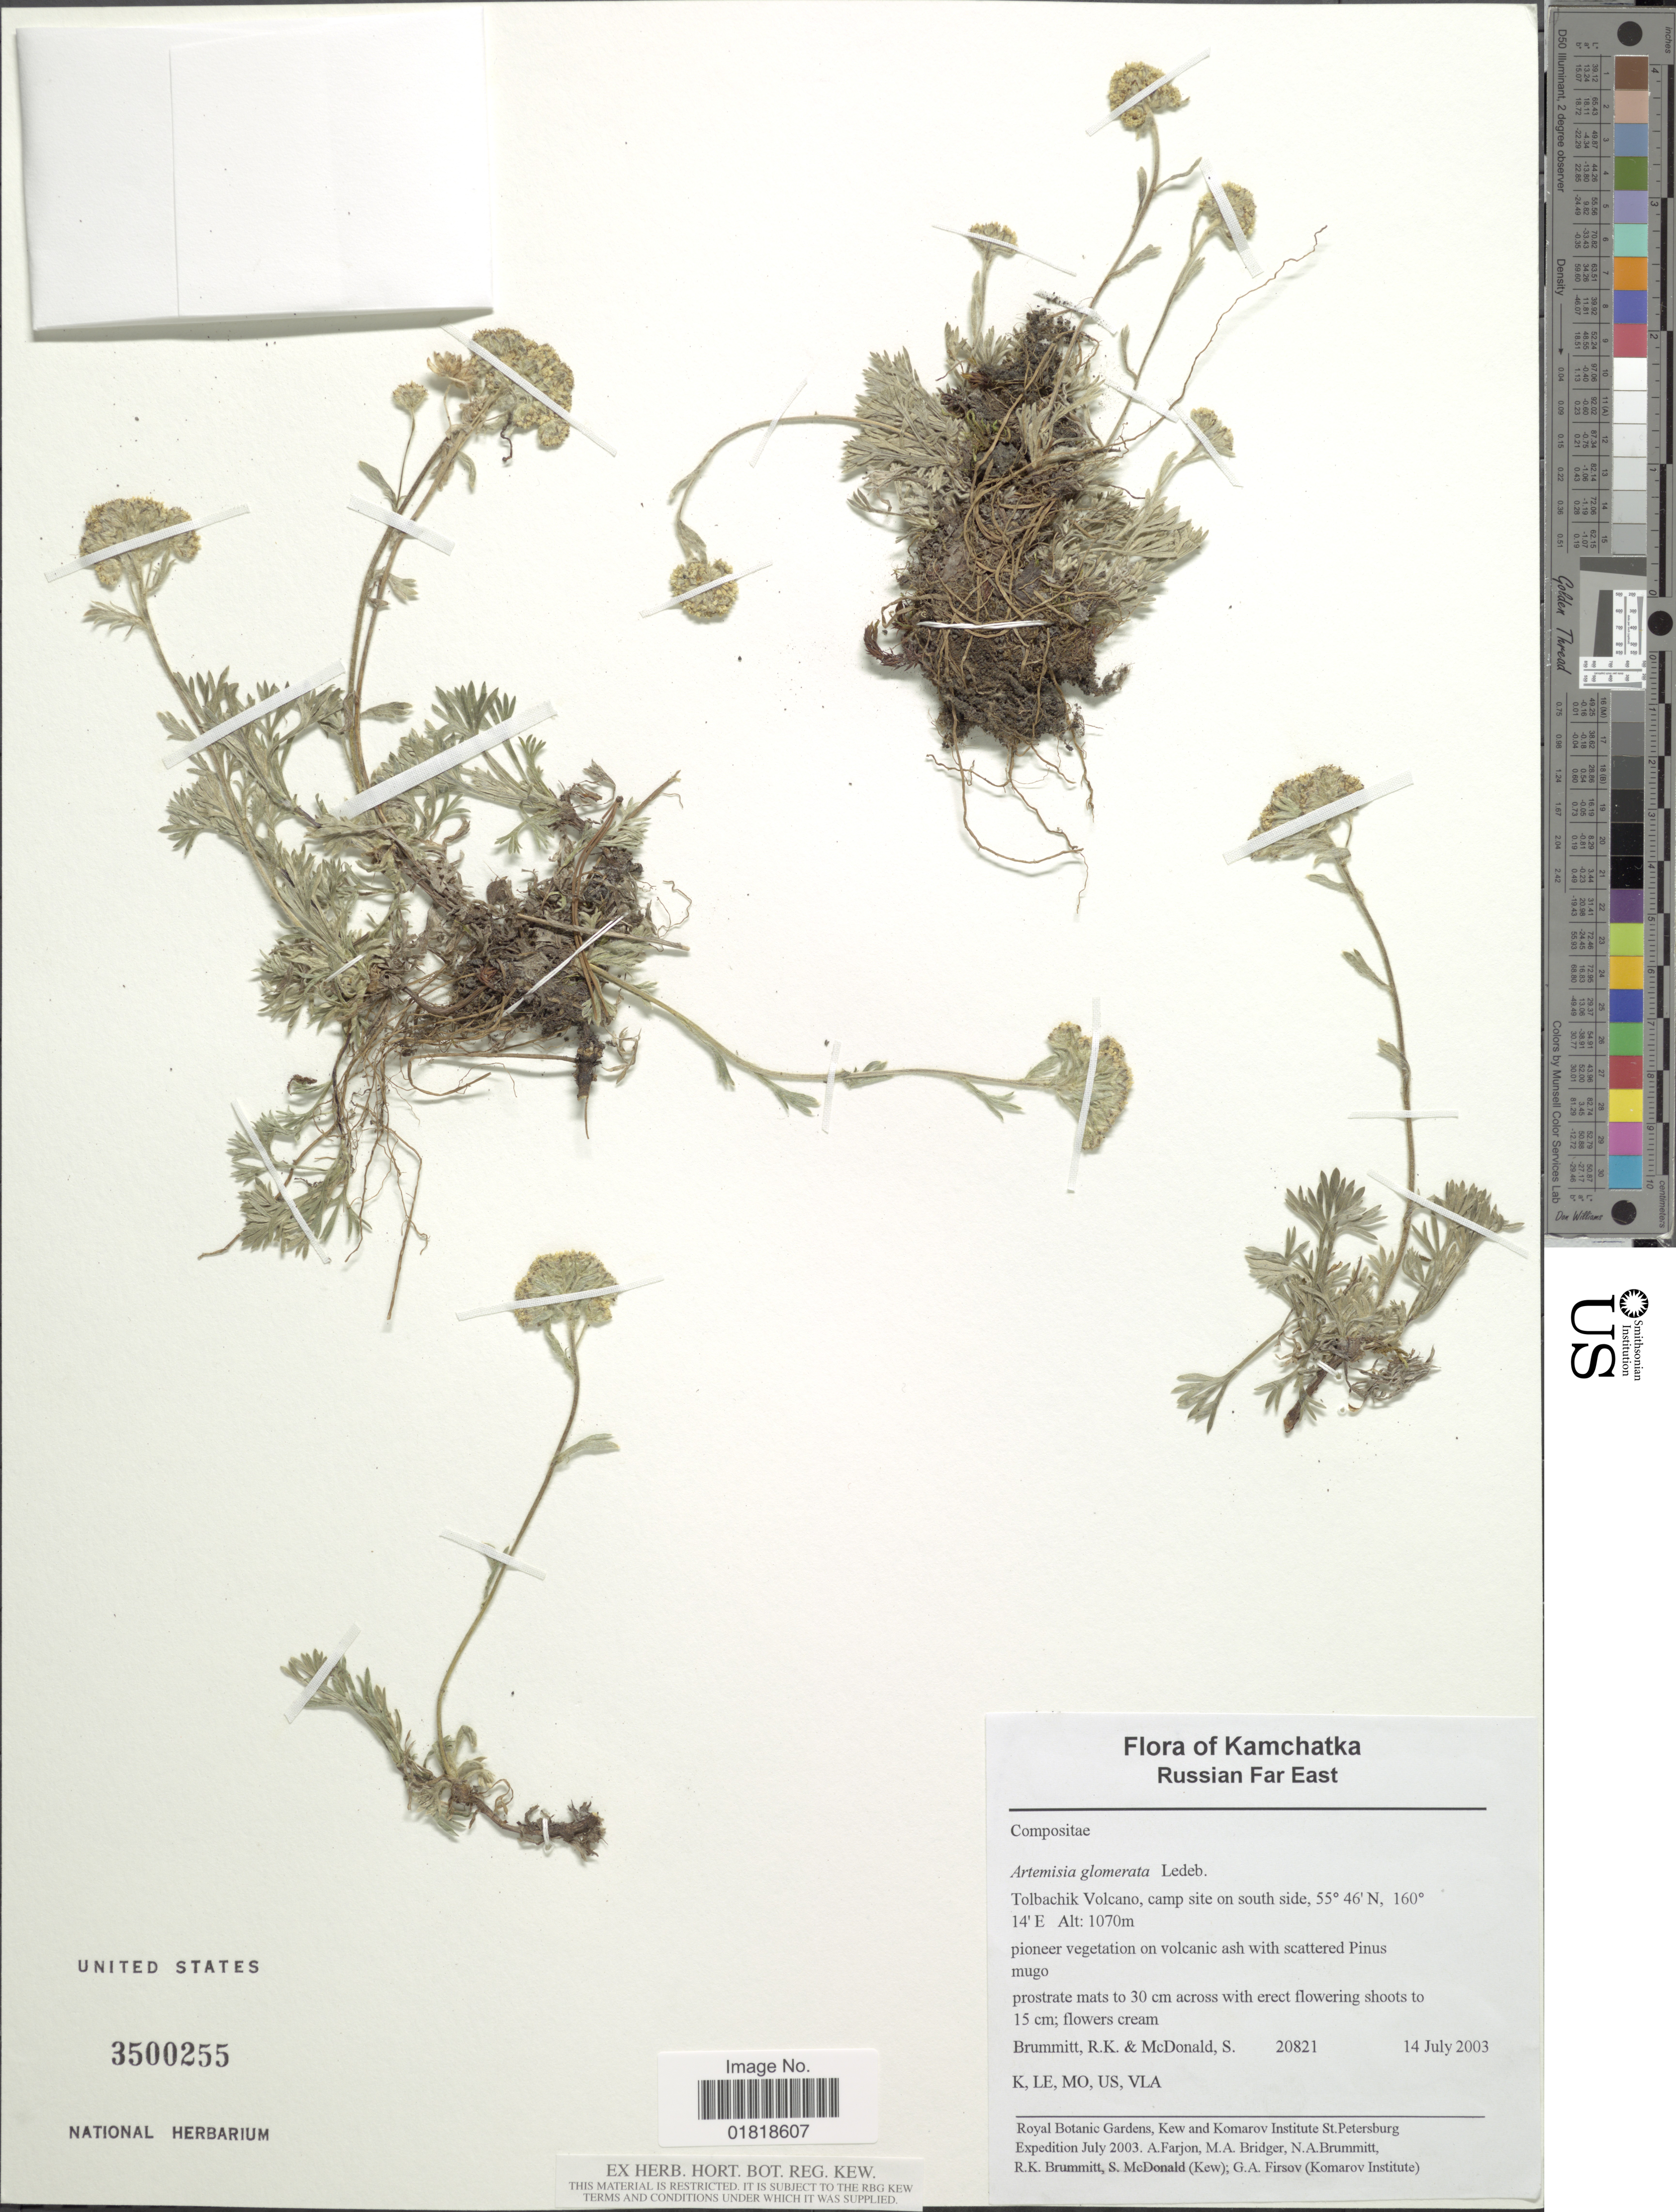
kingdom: Plantae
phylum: Tracheophyta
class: Magnoliopsida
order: Asterales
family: Asteraceae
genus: Artemisia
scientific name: Artemisia glomerata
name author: Ledeb.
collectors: R. Brummitt & S. McDonald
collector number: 20821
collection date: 2003-07-14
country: Russian Federation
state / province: Kamchatka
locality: Russian Far East, Tolbachik Volcano, camp site on south side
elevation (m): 1070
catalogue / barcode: US 3500255